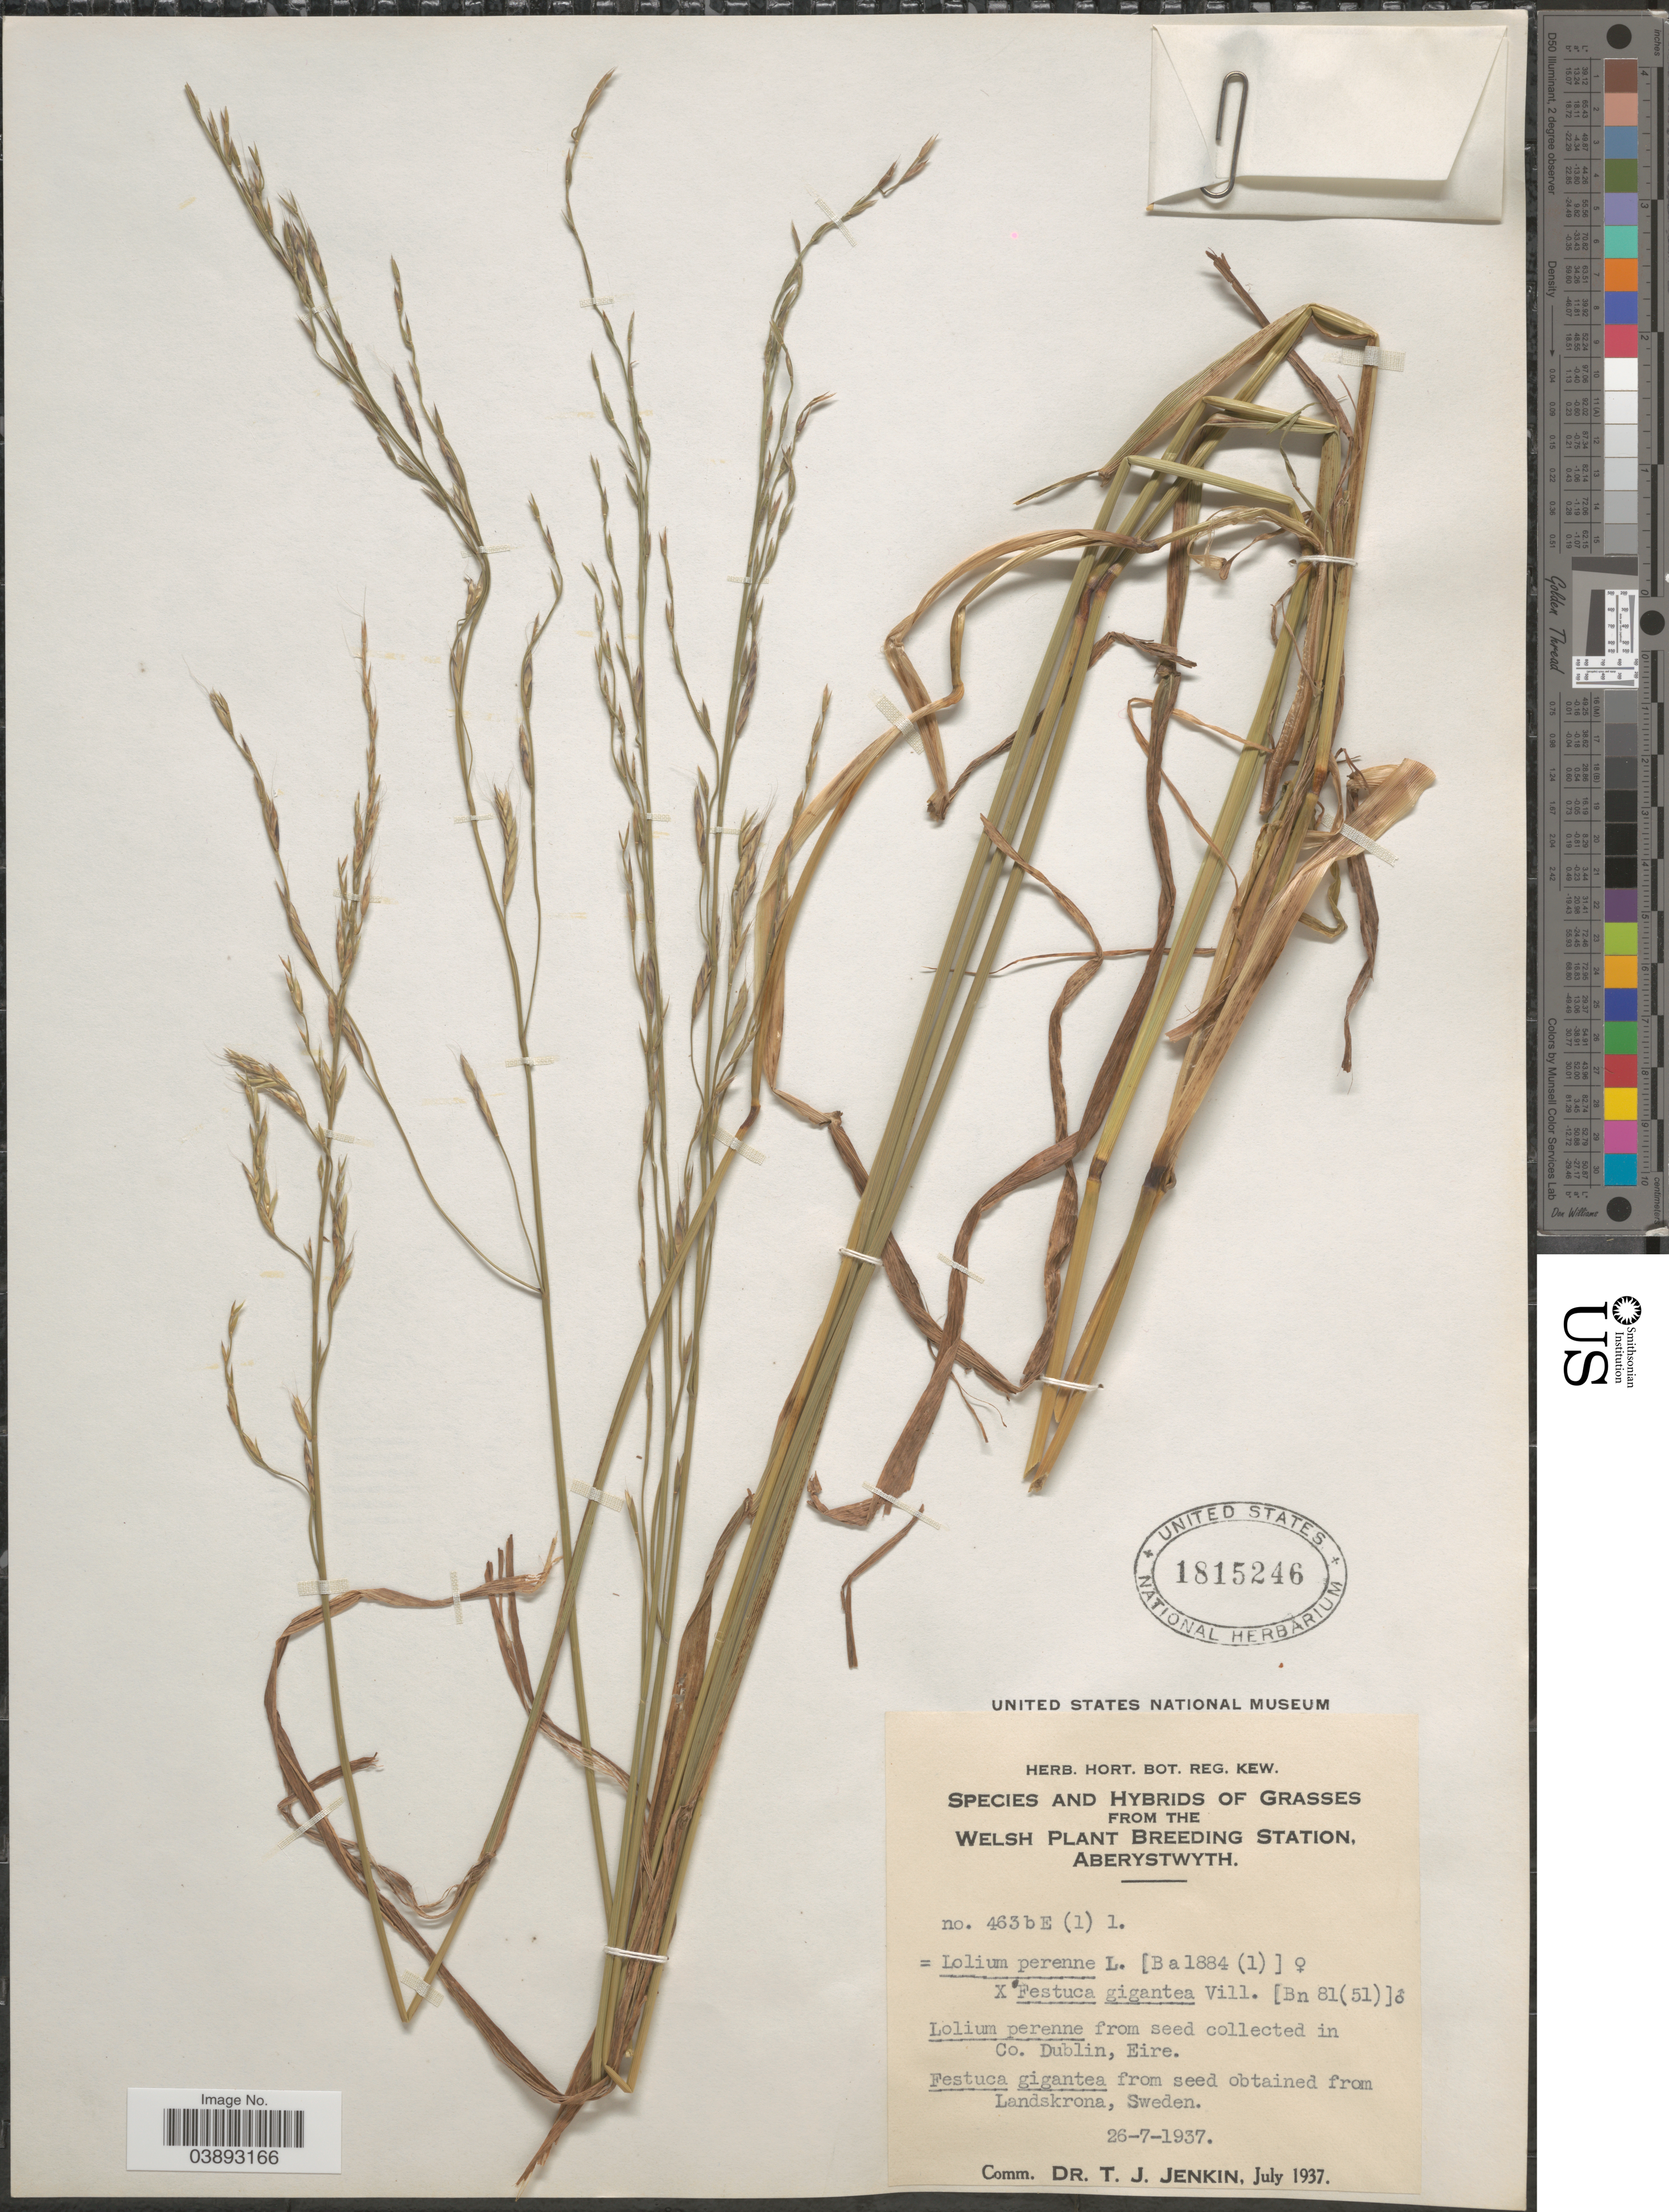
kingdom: Plantae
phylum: Tracheophyta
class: Liliopsida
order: Poales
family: Poaceae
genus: Lolium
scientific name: Lolium perenne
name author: L.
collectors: Ex herb. Hort. Bot. Reg. Kew.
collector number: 463b E (1) 1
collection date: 1937-07-26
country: United Kingdom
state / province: Wales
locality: Welsh Plant Breeding Station, Aberystwyth.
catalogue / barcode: US 1815246